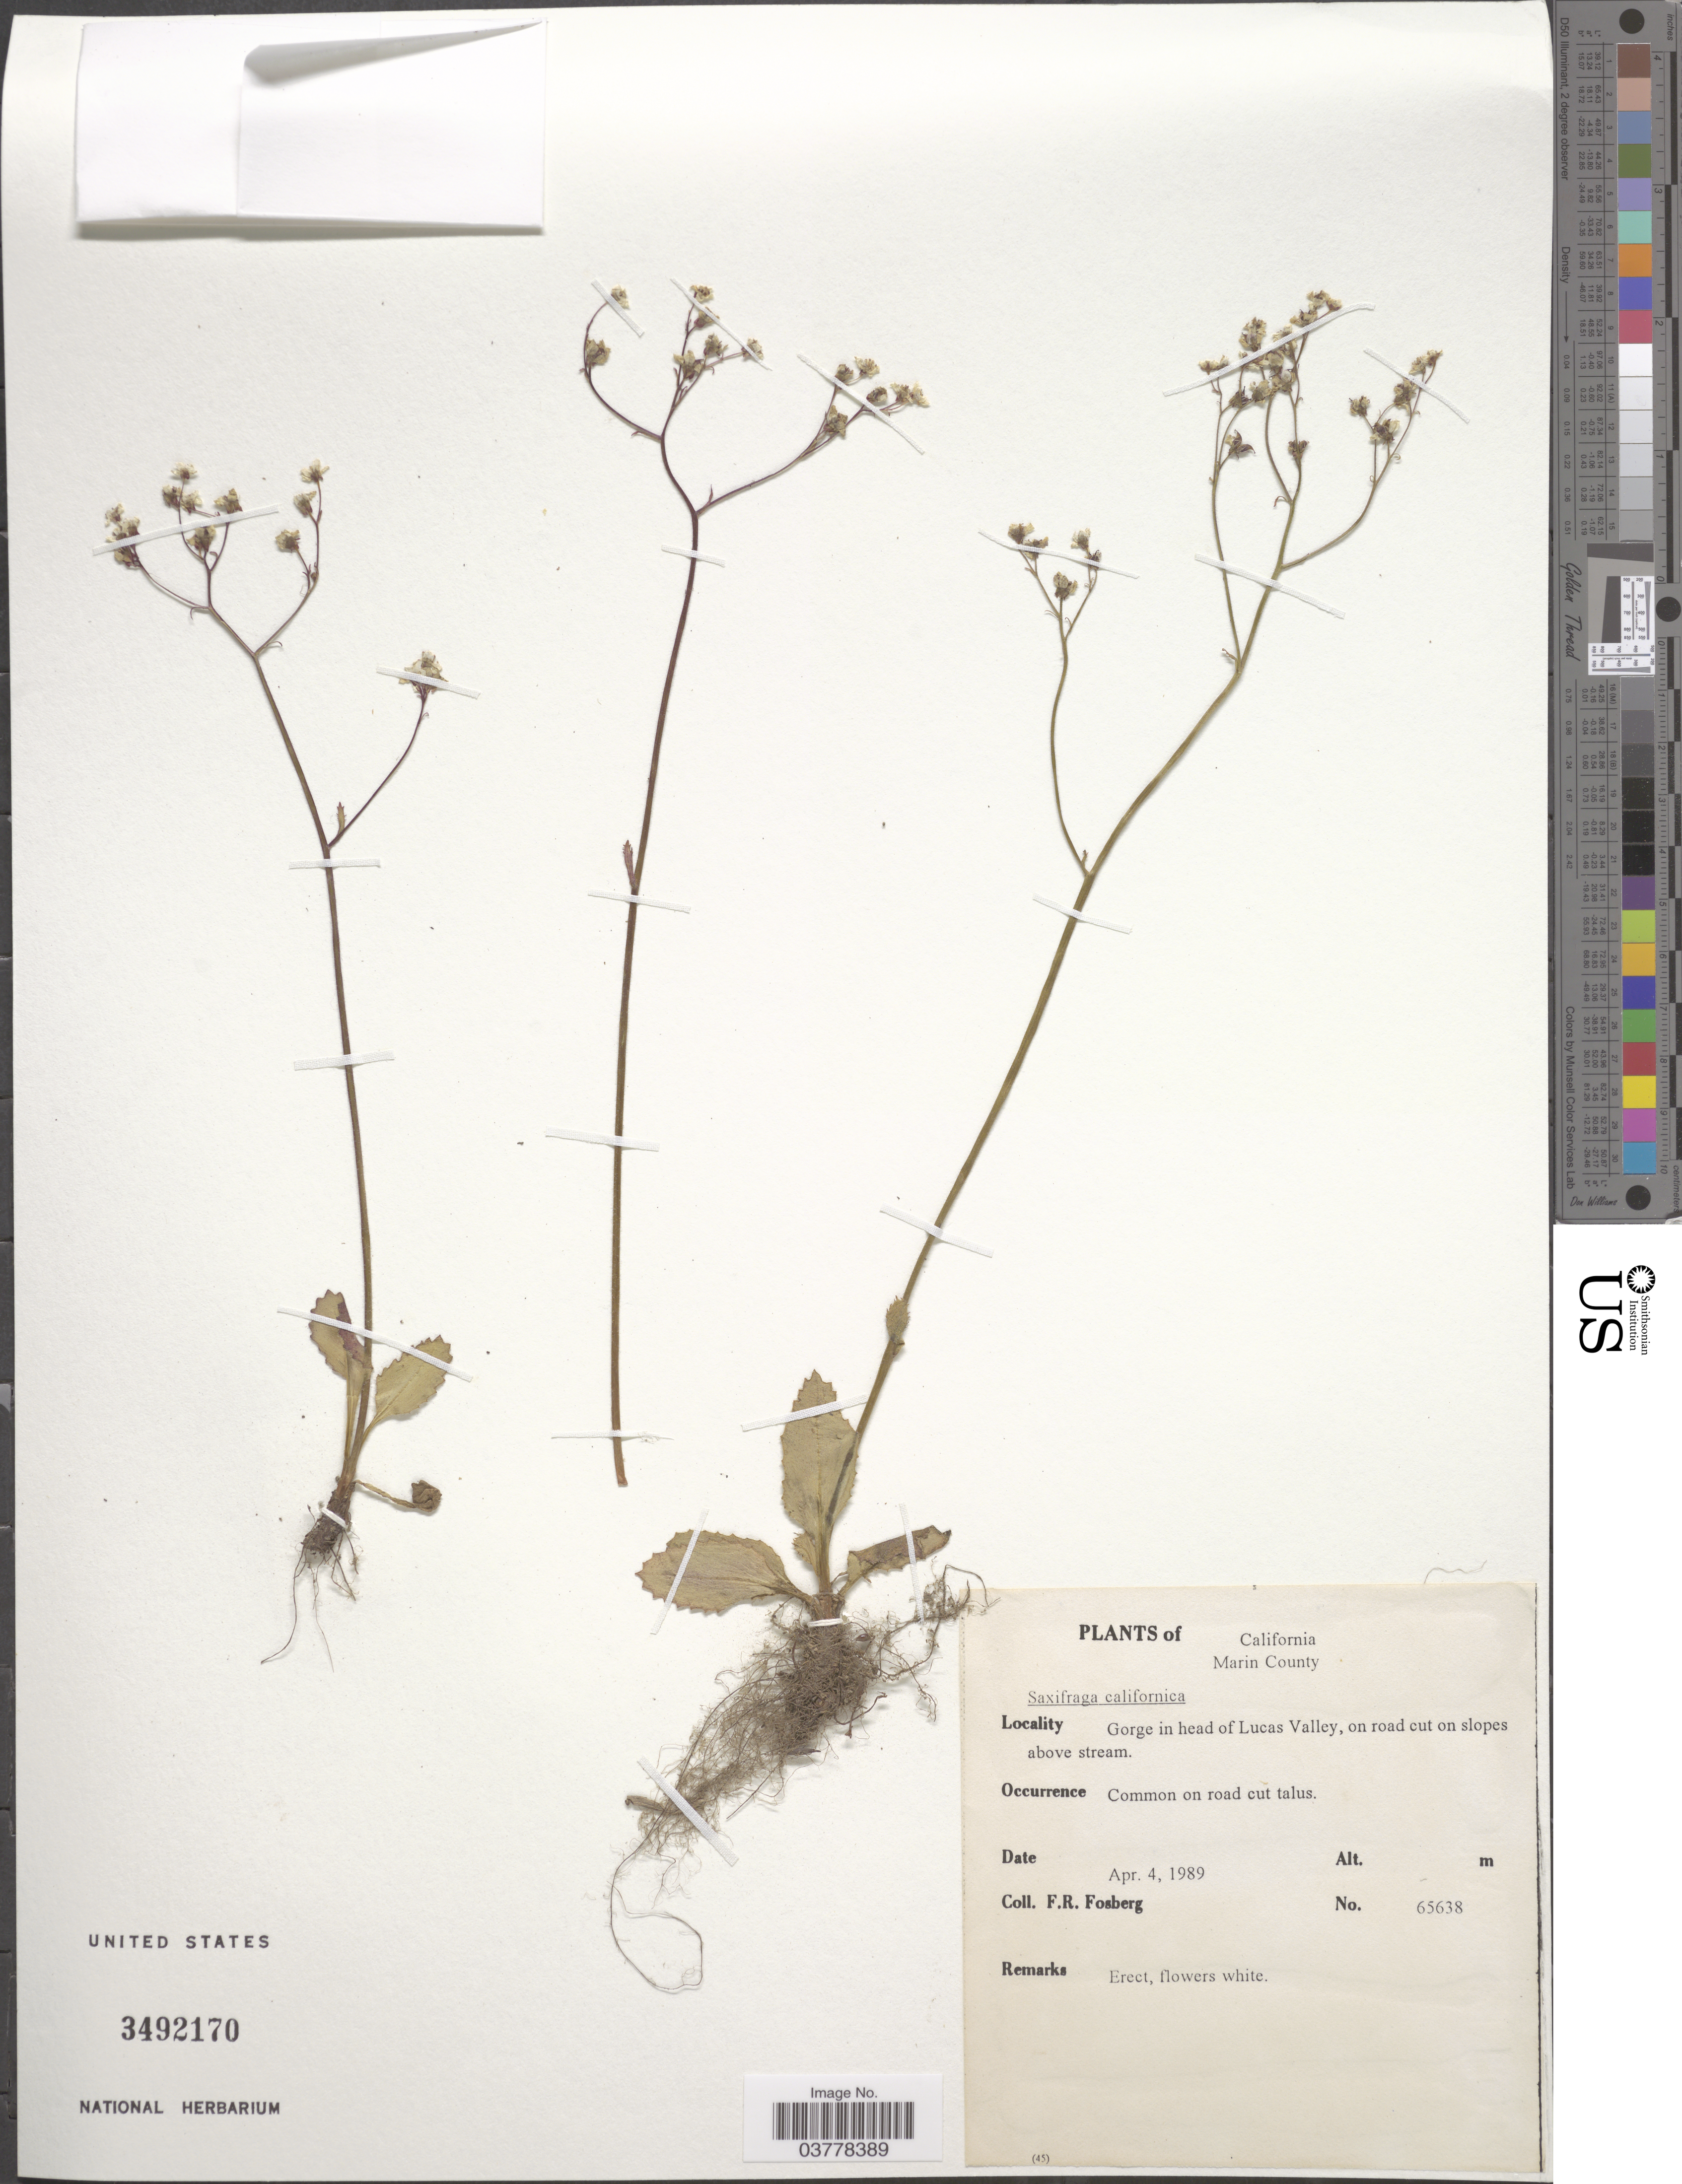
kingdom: Plantae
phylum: Tracheophyta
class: Magnoliopsida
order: Saxifragales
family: Saxifragaceae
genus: Micranthes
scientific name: Micranthes californica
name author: (Greene) Small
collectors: F. R. Fosberg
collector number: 65638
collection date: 1989-04-04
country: United States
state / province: California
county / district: Marin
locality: Marin County. Gorge in head of Lucas Valley, on road cut on slopes above stream.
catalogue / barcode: US 3492170